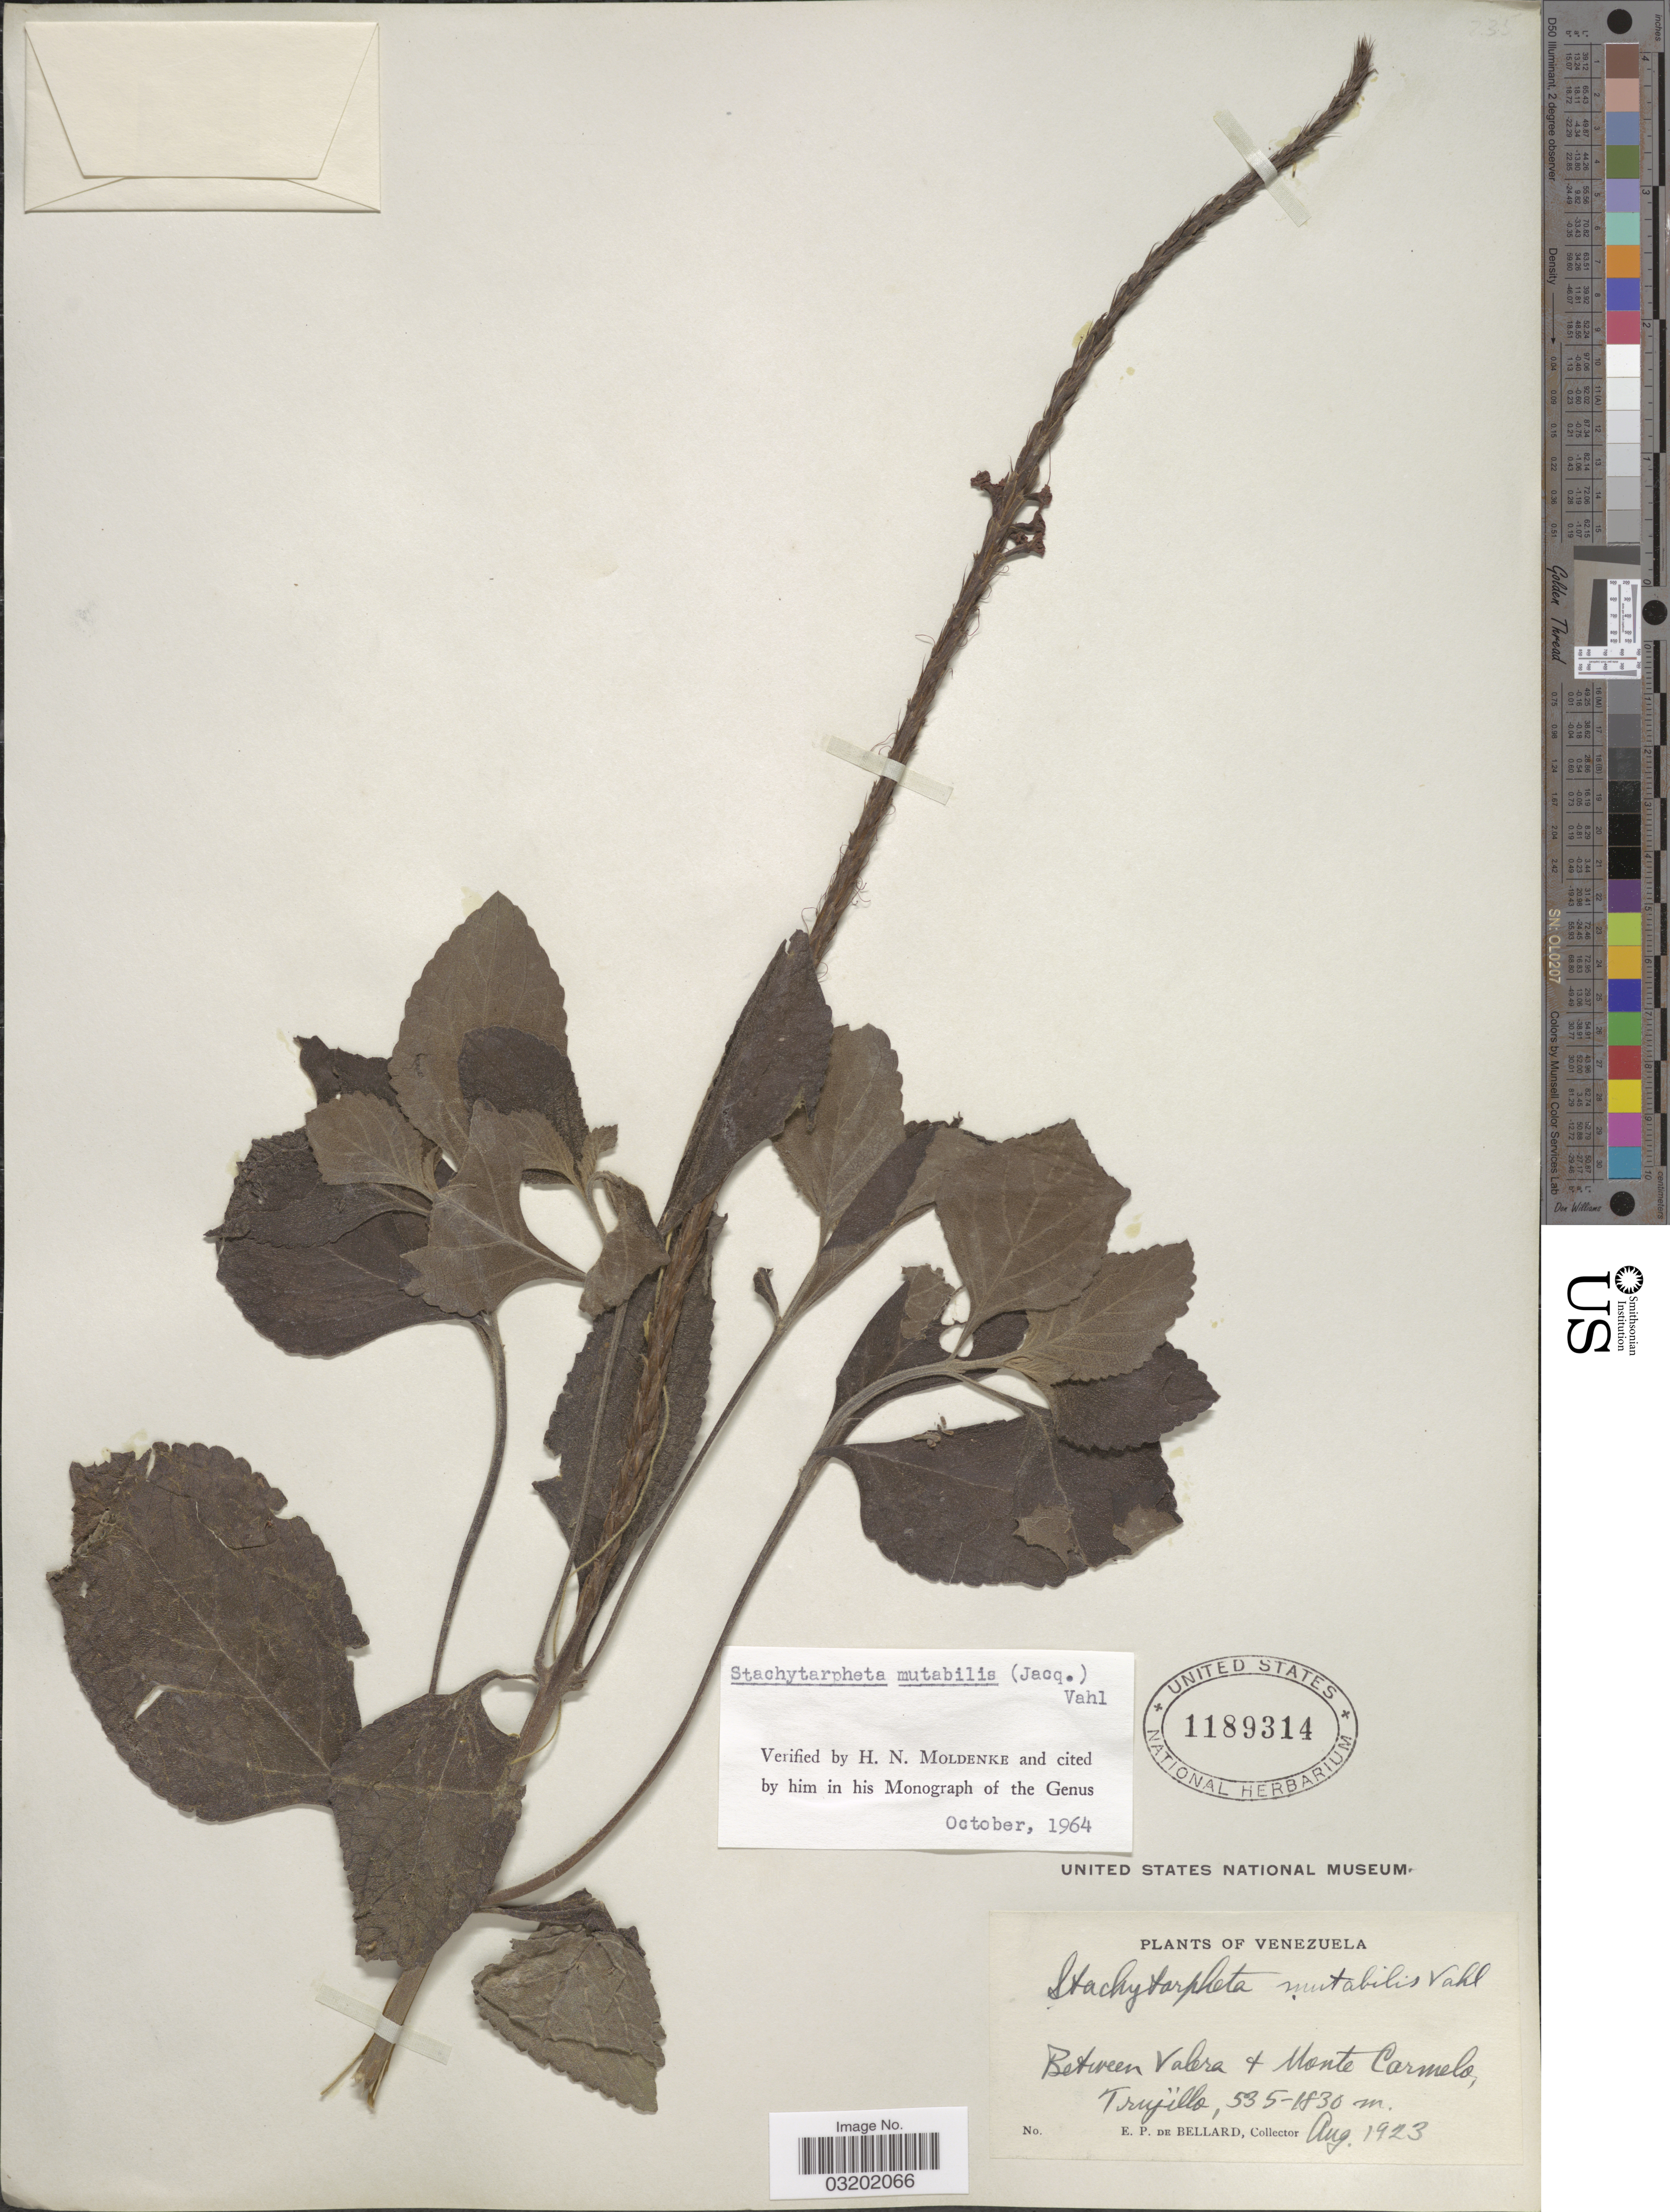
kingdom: Plantae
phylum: Tracheophyta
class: Magnoliopsida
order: Lamiales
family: Verbenaceae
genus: Stachytarpheta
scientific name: Stachytarpheta mutabilis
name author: (Jacq.) Vahl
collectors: E. de Bellard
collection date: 1923-08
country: Venezuela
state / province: Trujillo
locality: Between Valera & Monte Carmelo.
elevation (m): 535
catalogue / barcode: US 1189314